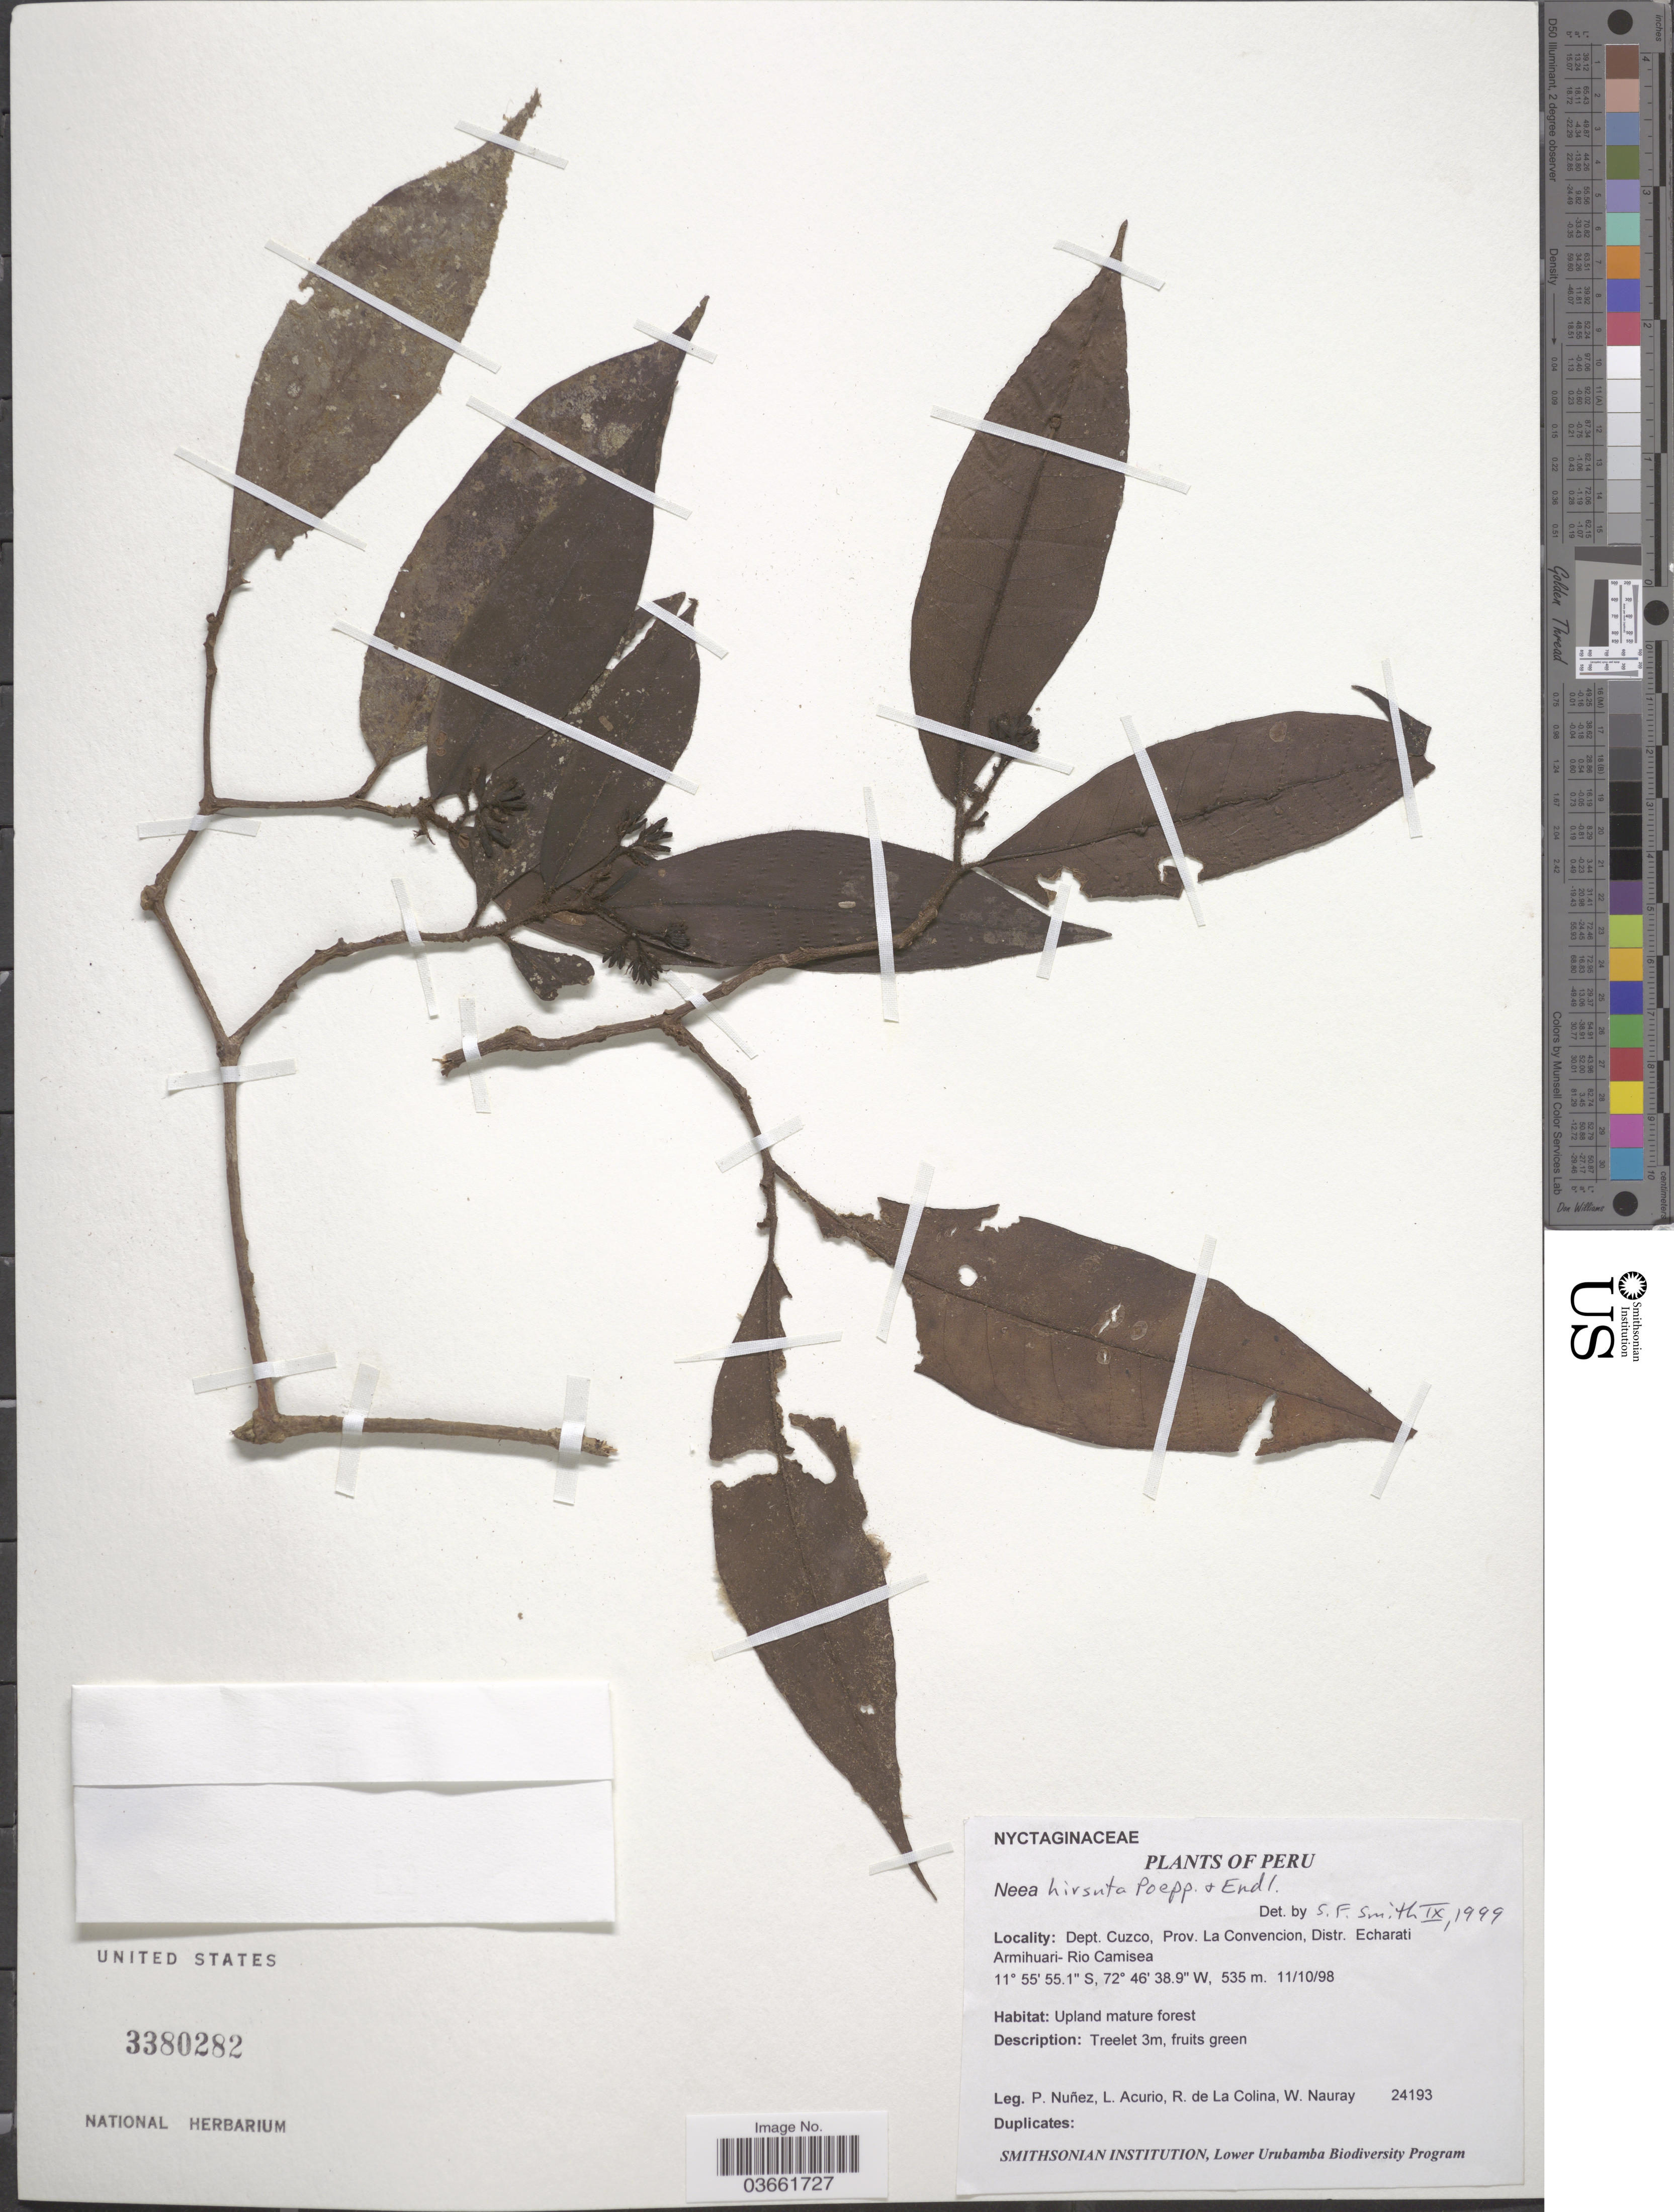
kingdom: Plantae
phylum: Tracheophyta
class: Magnoliopsida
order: Caryophyllales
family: Nyctaginaceae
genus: Neea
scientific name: Neea hirsuta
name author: Poepp. & Endl.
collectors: P. Nuñez V., L. Acurio, R. Colina & W. Nauray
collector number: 24193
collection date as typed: Transcribed d/m/y: 11/10/98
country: Peru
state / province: Cusco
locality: Dept. Cuzco, Prov. La Convencion, Distr. Echarati. Armihuari-Rio Camisea.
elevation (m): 535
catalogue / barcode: US 3380282